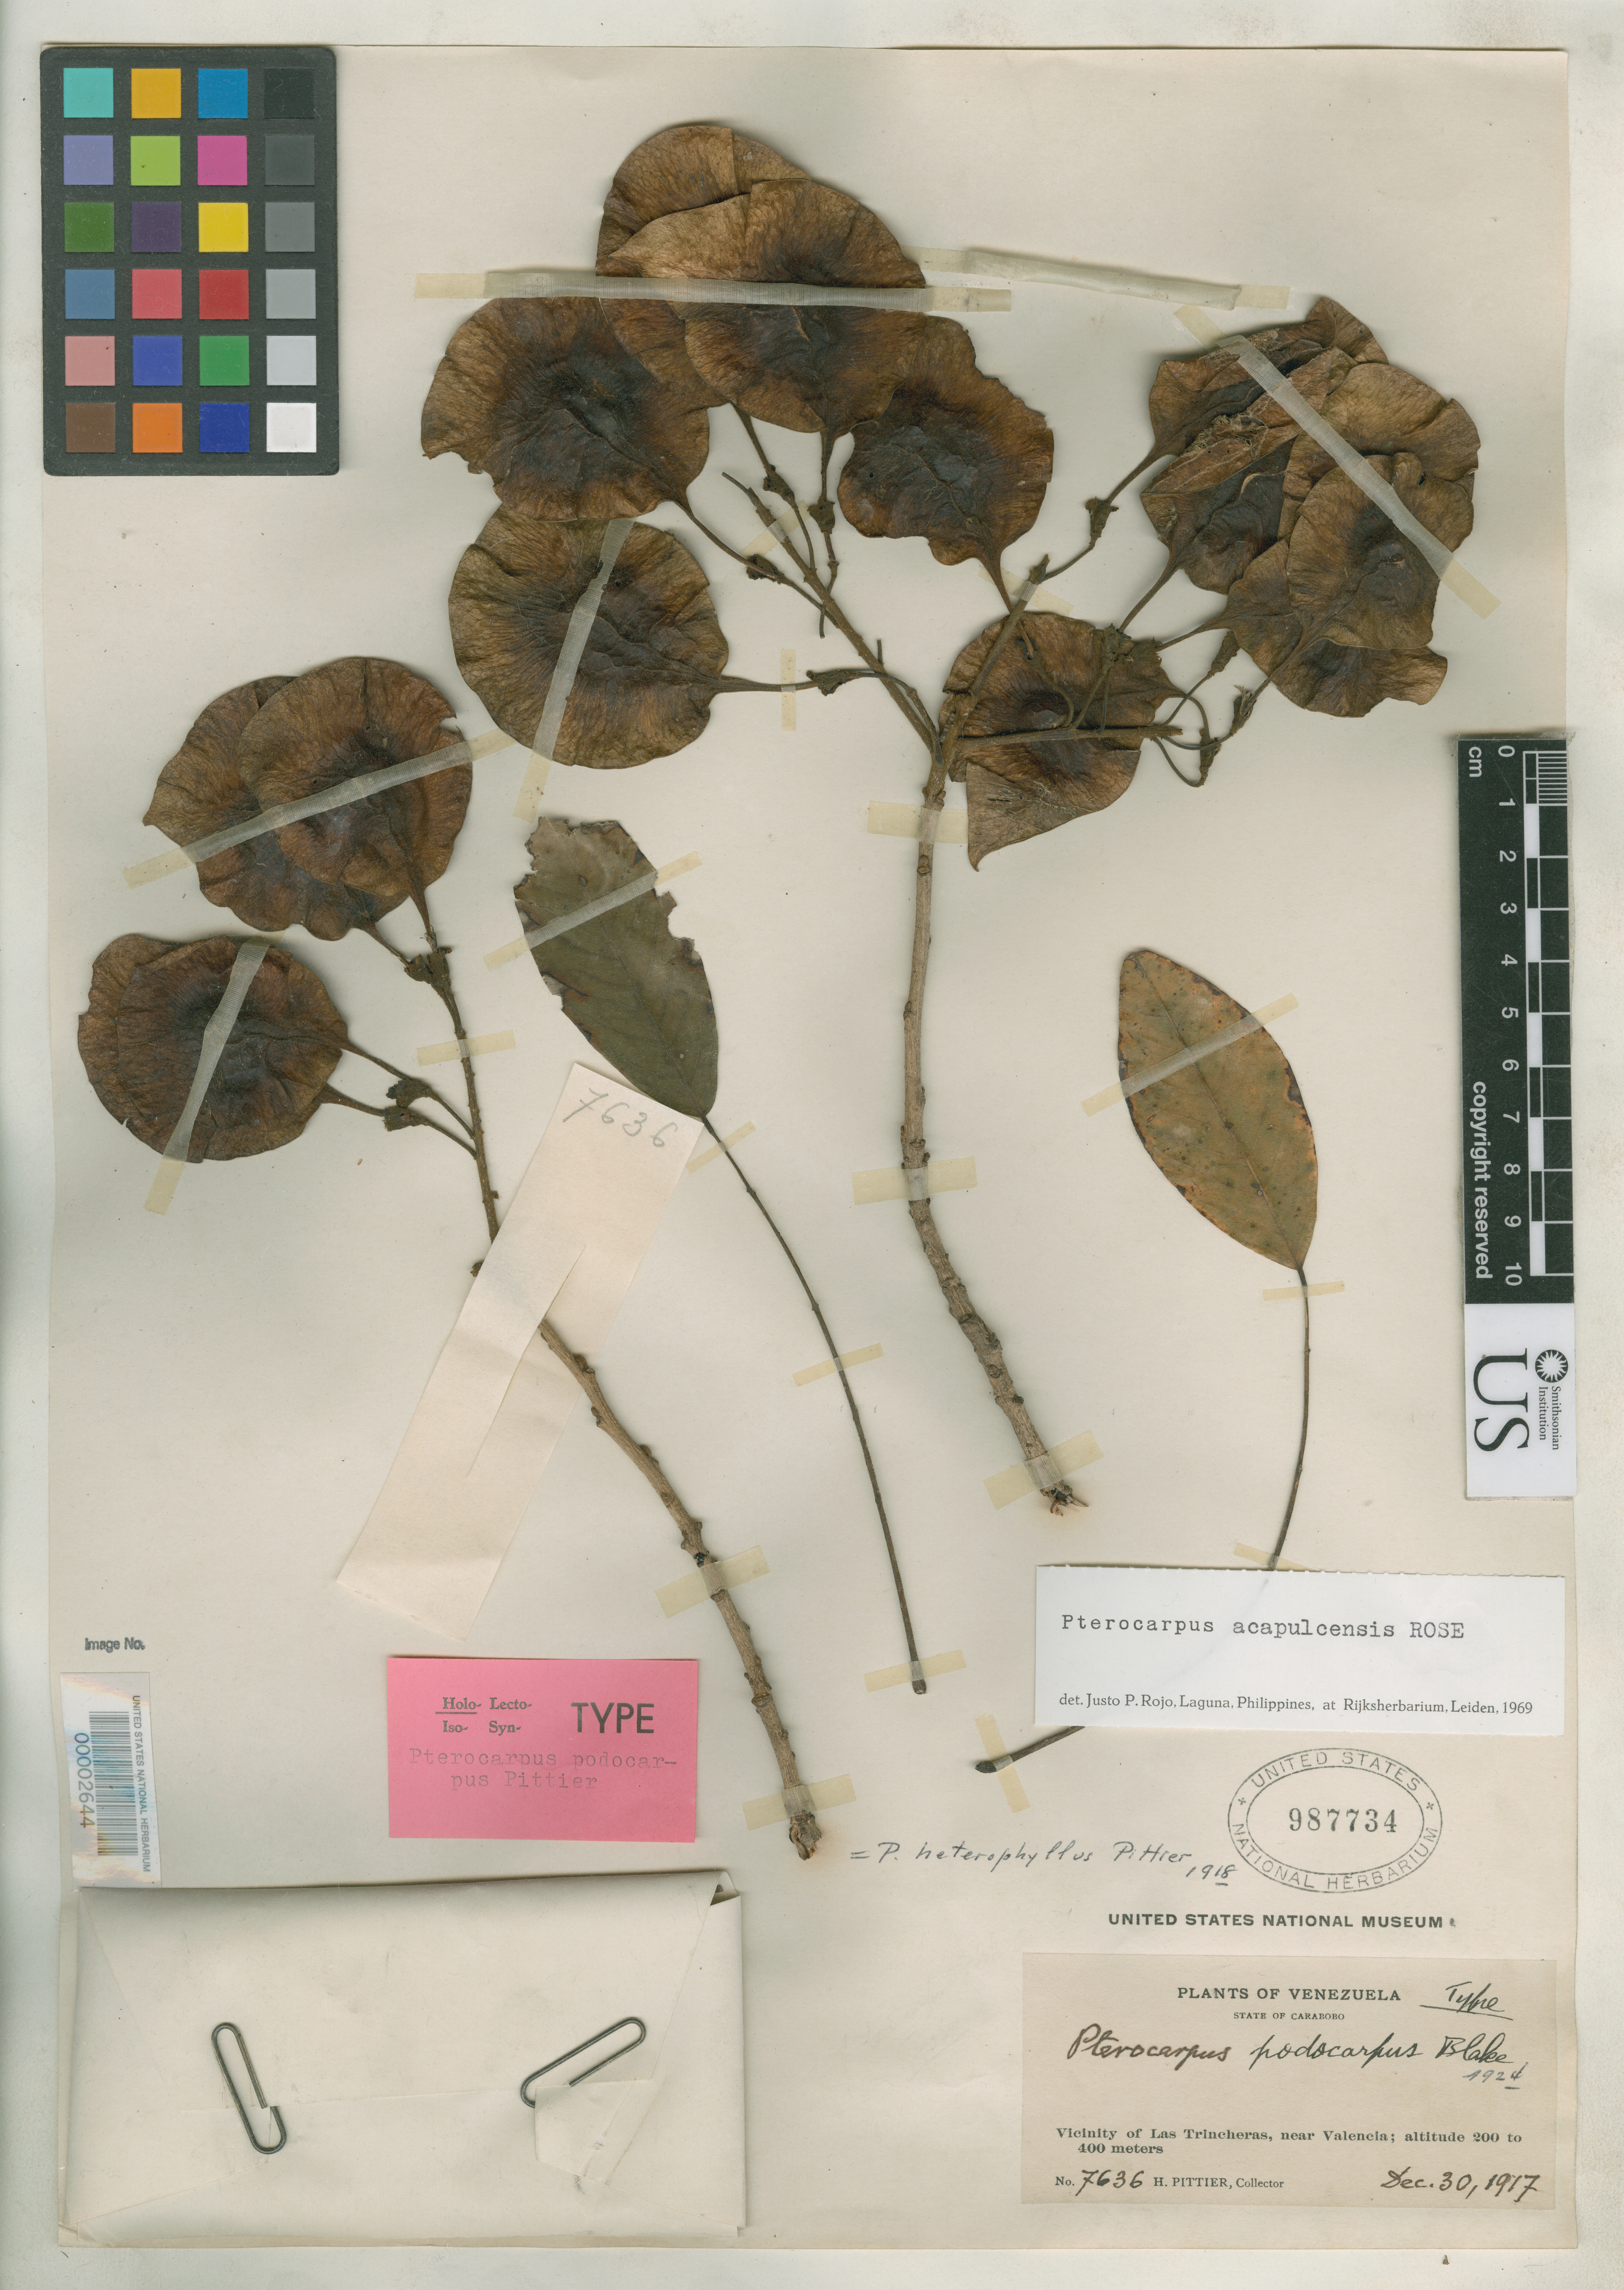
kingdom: Plantae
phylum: Tracheophyta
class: Magnoliopsida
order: Fabales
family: Fabaceae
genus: Pterocarpus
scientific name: Pterocarpus podocarpus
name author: S.F. Blake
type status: Holotype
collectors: H. F. Pittier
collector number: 7636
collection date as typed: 30 Dec 1917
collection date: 1917-12-30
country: Venezuela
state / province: Carabobo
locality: Las Trincheras, near Valencia.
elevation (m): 200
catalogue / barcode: US 987734